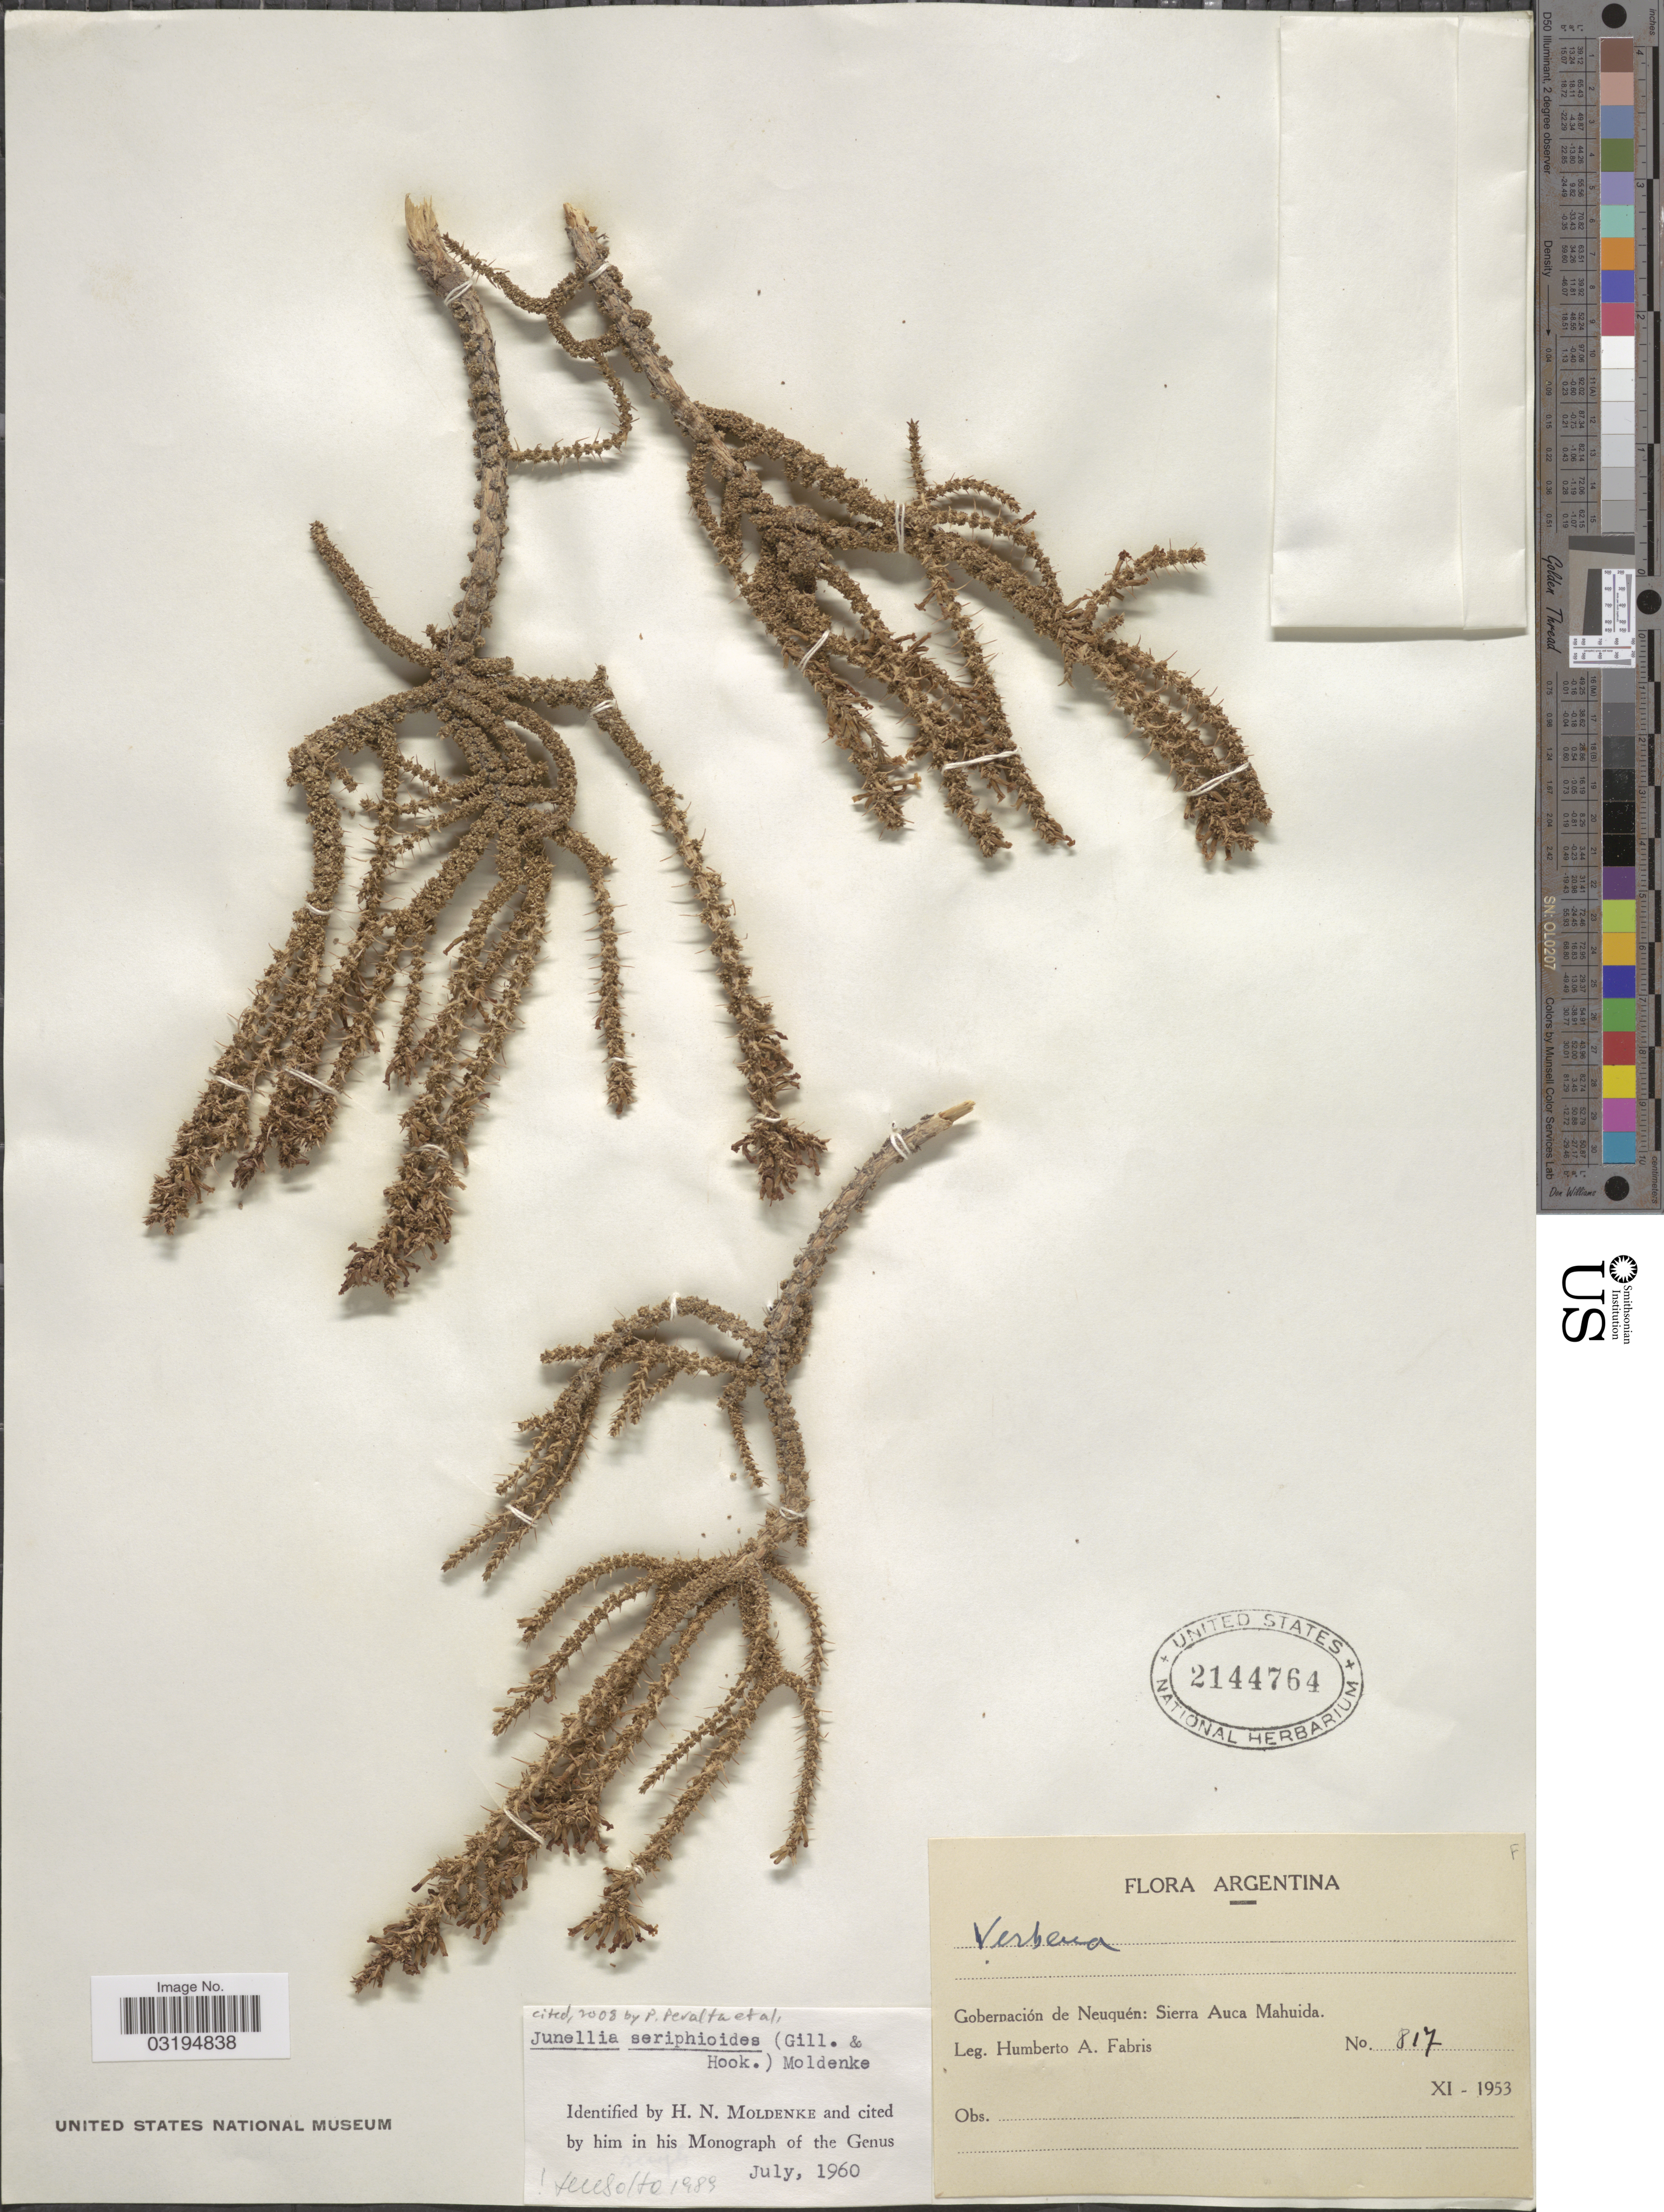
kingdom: Plantae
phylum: Tracheophyta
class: Magnoliopsida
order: Lamiales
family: Verbenaceae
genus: Junellia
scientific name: Junellia seriphioides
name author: (Gillies & Hook.) Moldenke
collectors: H. A. Fabris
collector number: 817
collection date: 1953-11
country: Argentina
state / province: Neuquen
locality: Gobernación de Neuquén: Sierra Auca Mahuida.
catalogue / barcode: US 2144764